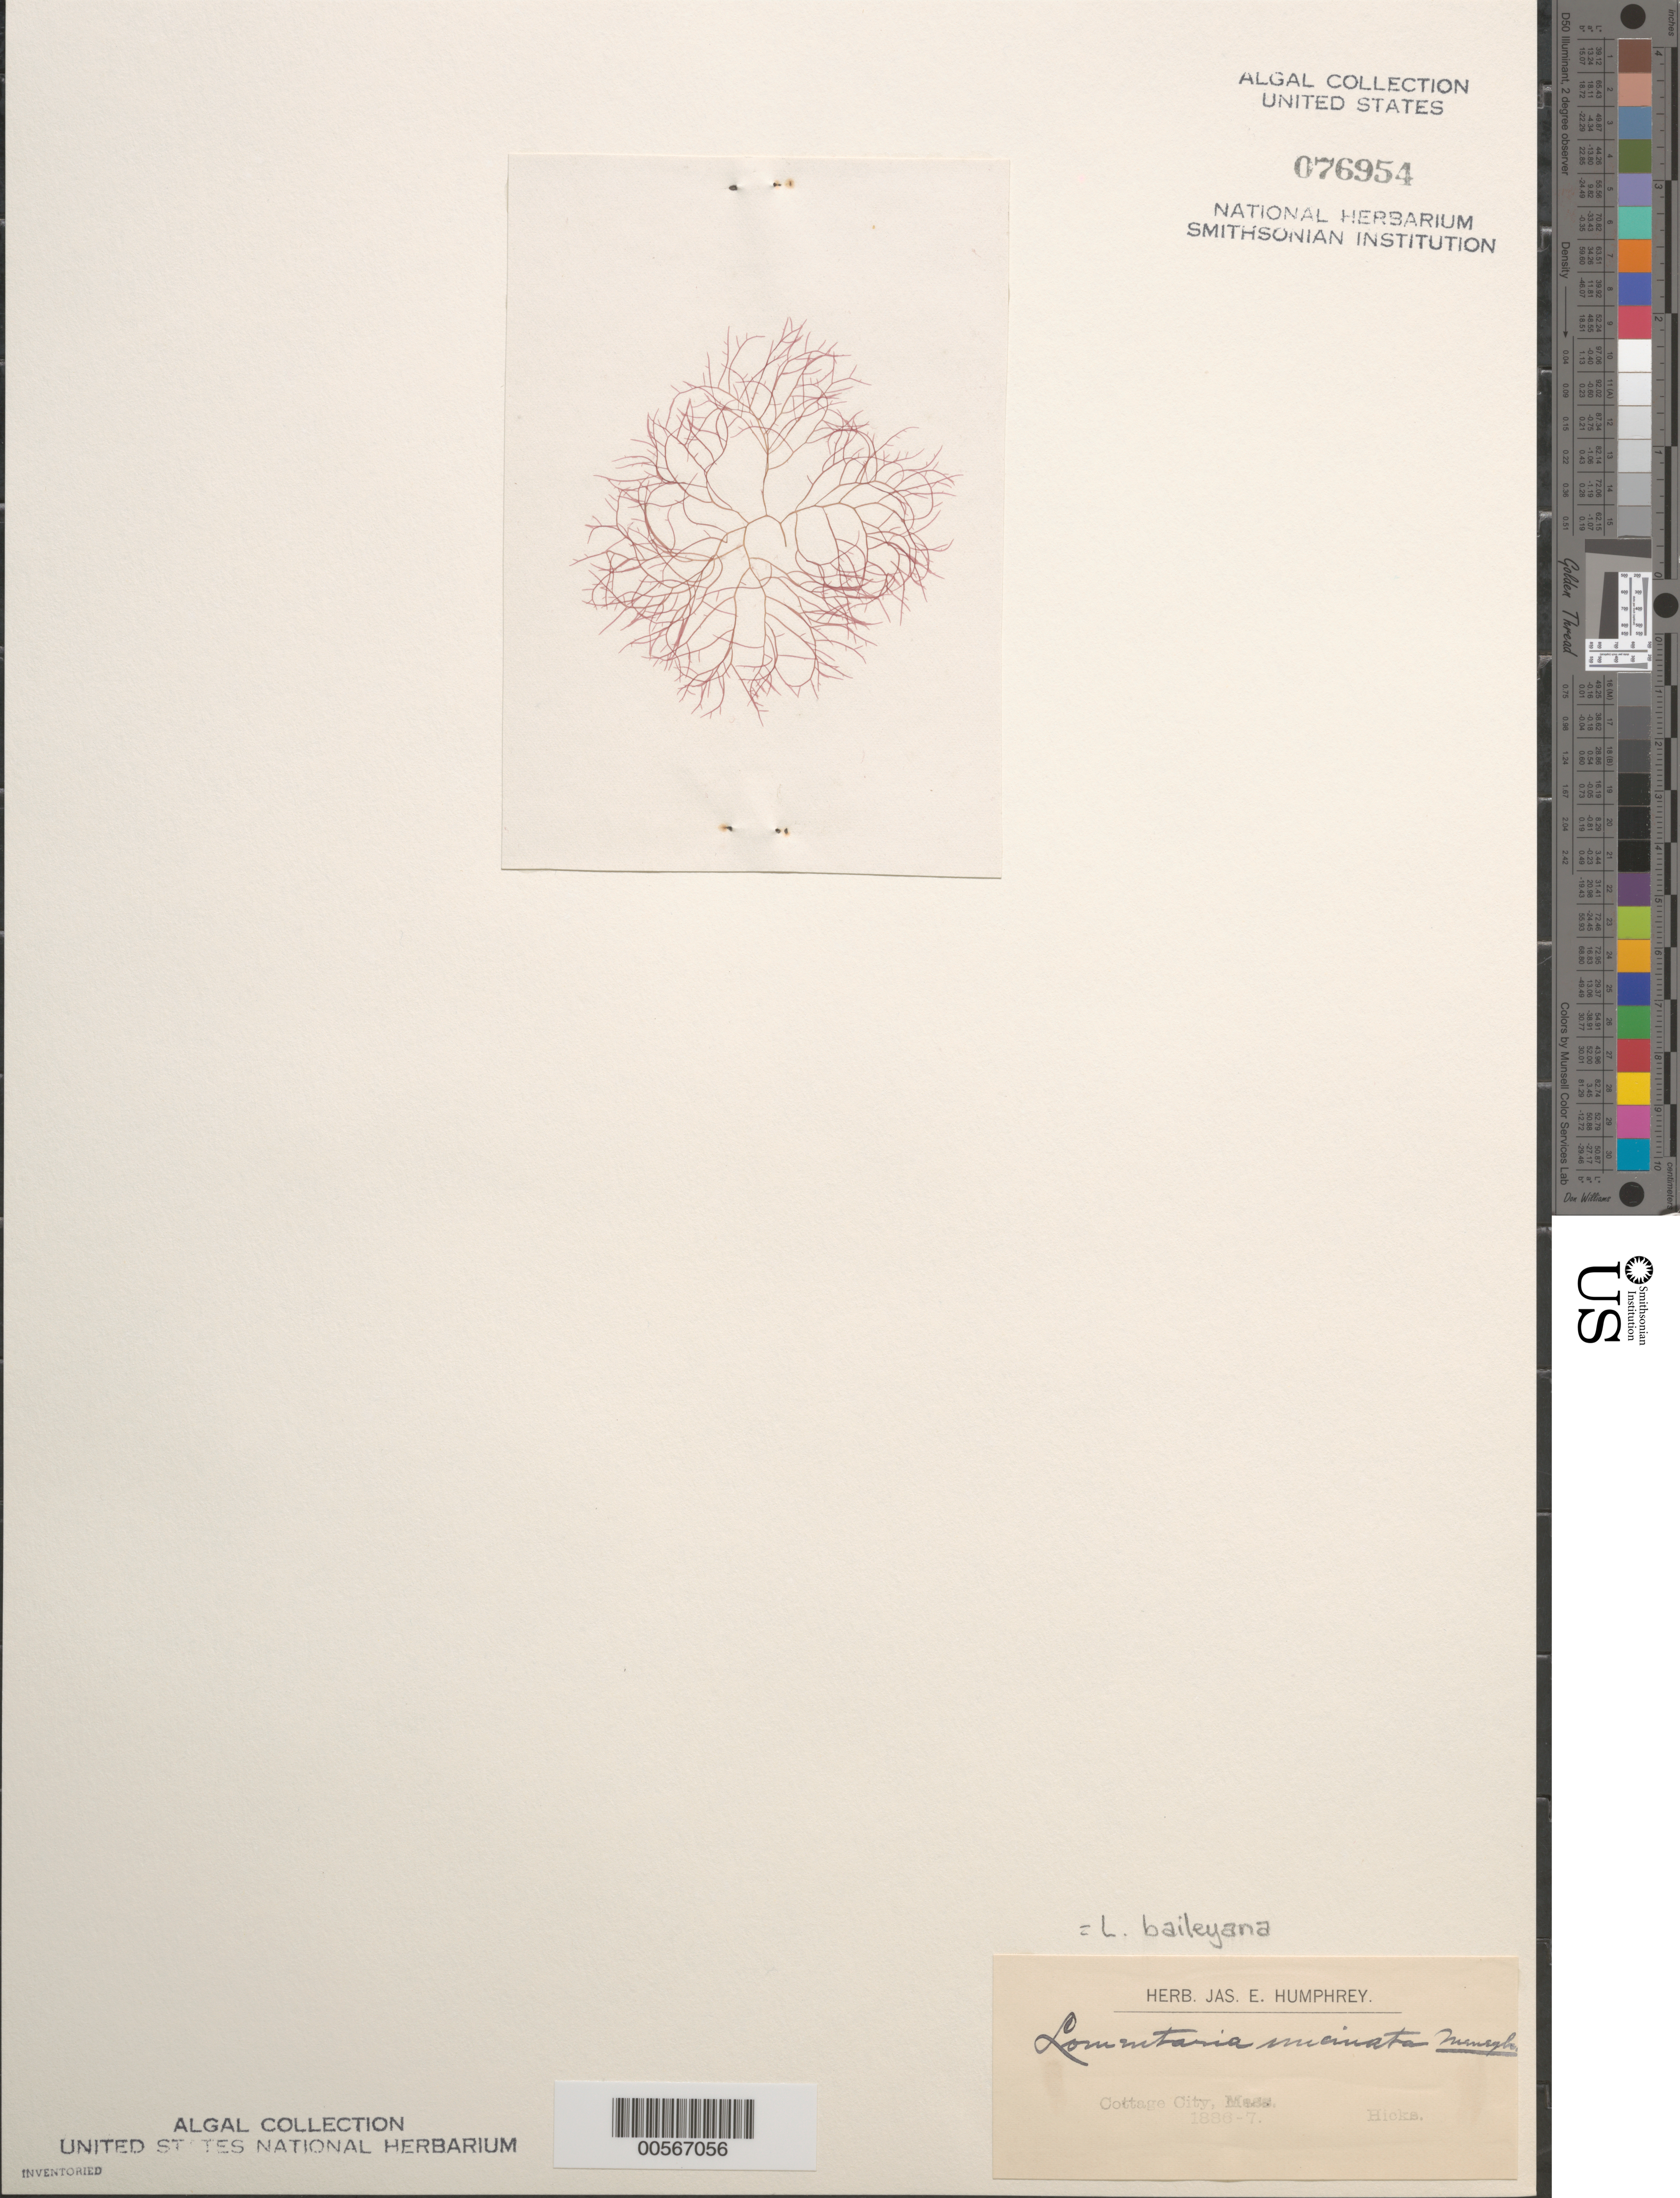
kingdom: Plantae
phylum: Rhodophyta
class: Florideophyceae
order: Rhodymeniales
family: Lomentariaceae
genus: Hooperia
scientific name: Hooperia divaricata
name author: (Durant) M.J. Wynne et al.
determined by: Algae name updating Project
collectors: -. Hicks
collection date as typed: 1886 or -- --- 1887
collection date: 1886 or 1887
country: United States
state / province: Massachusetts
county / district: Dukes County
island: Martha's Vineyard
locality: Cottage City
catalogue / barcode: US 76954